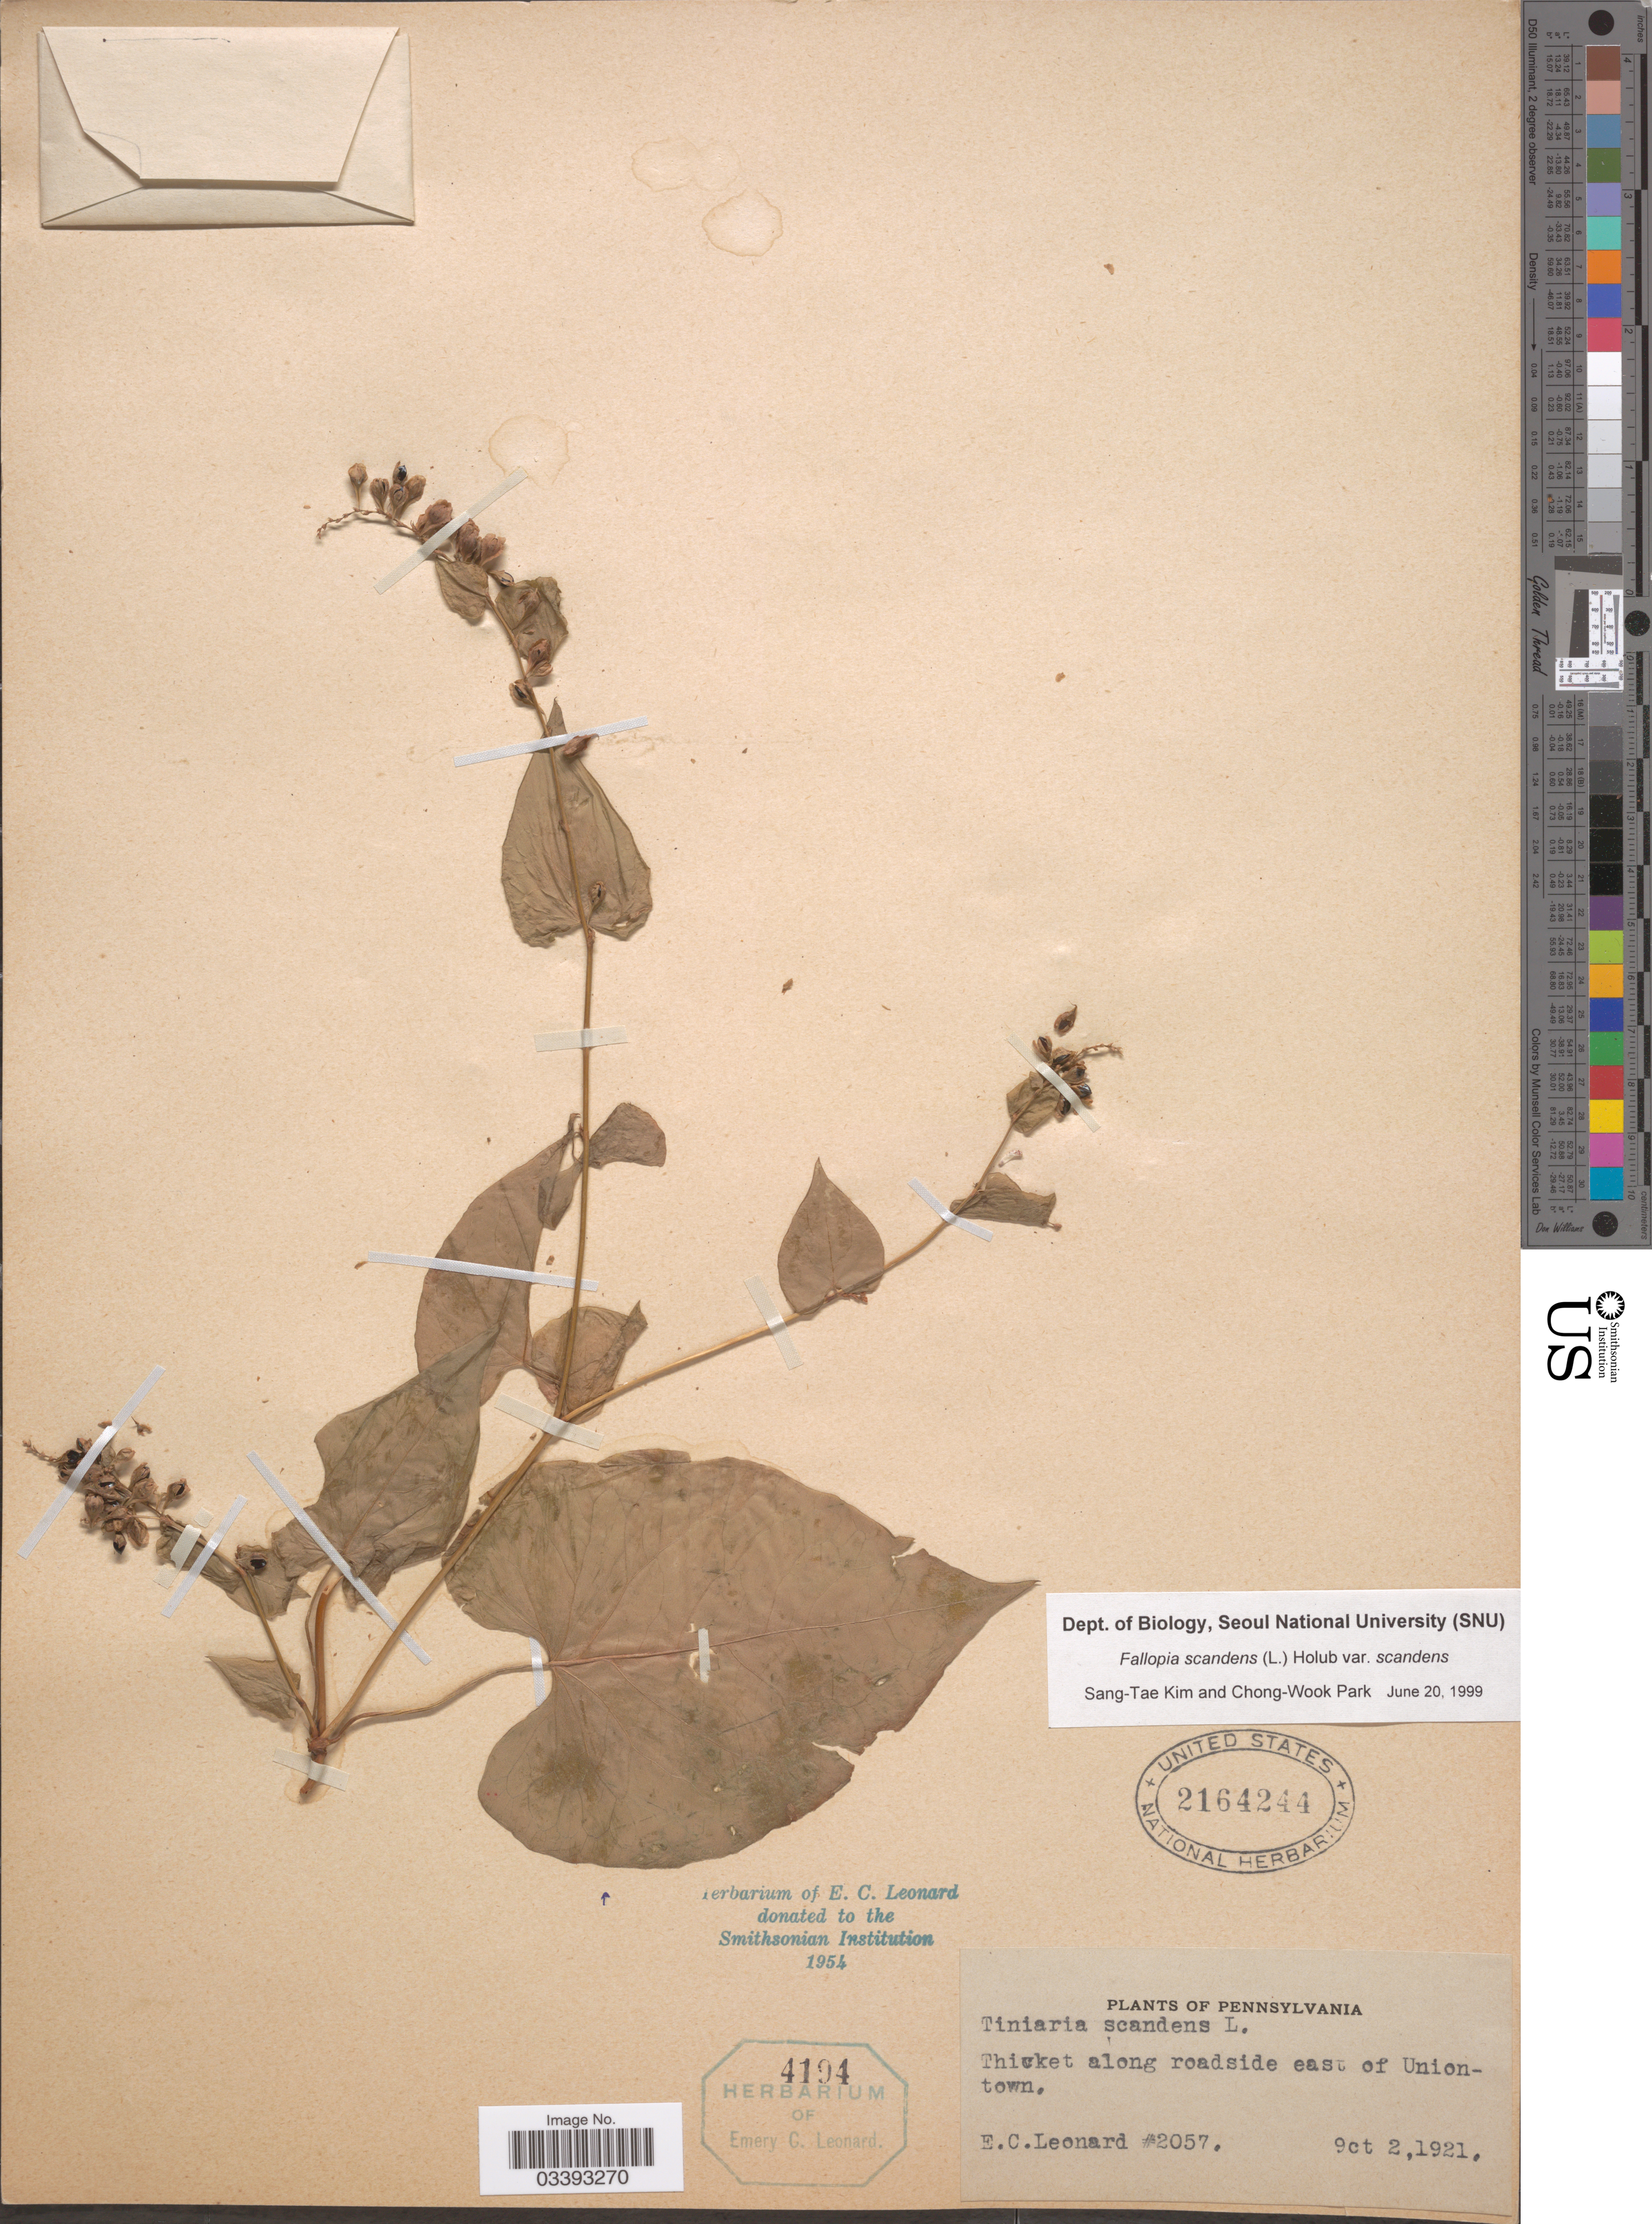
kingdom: Plantae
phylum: Tracheophyta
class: Magnoliopsida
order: Caryophyllales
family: Polygonaceae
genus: Fallopia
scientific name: Fallopia scandens var. scandens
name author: (L.) Holub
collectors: E. C. Leonard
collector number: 2057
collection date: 1921-10-02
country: United States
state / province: Pennsylvania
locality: Thicket along roadside east of Uniontown.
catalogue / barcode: US 2164244